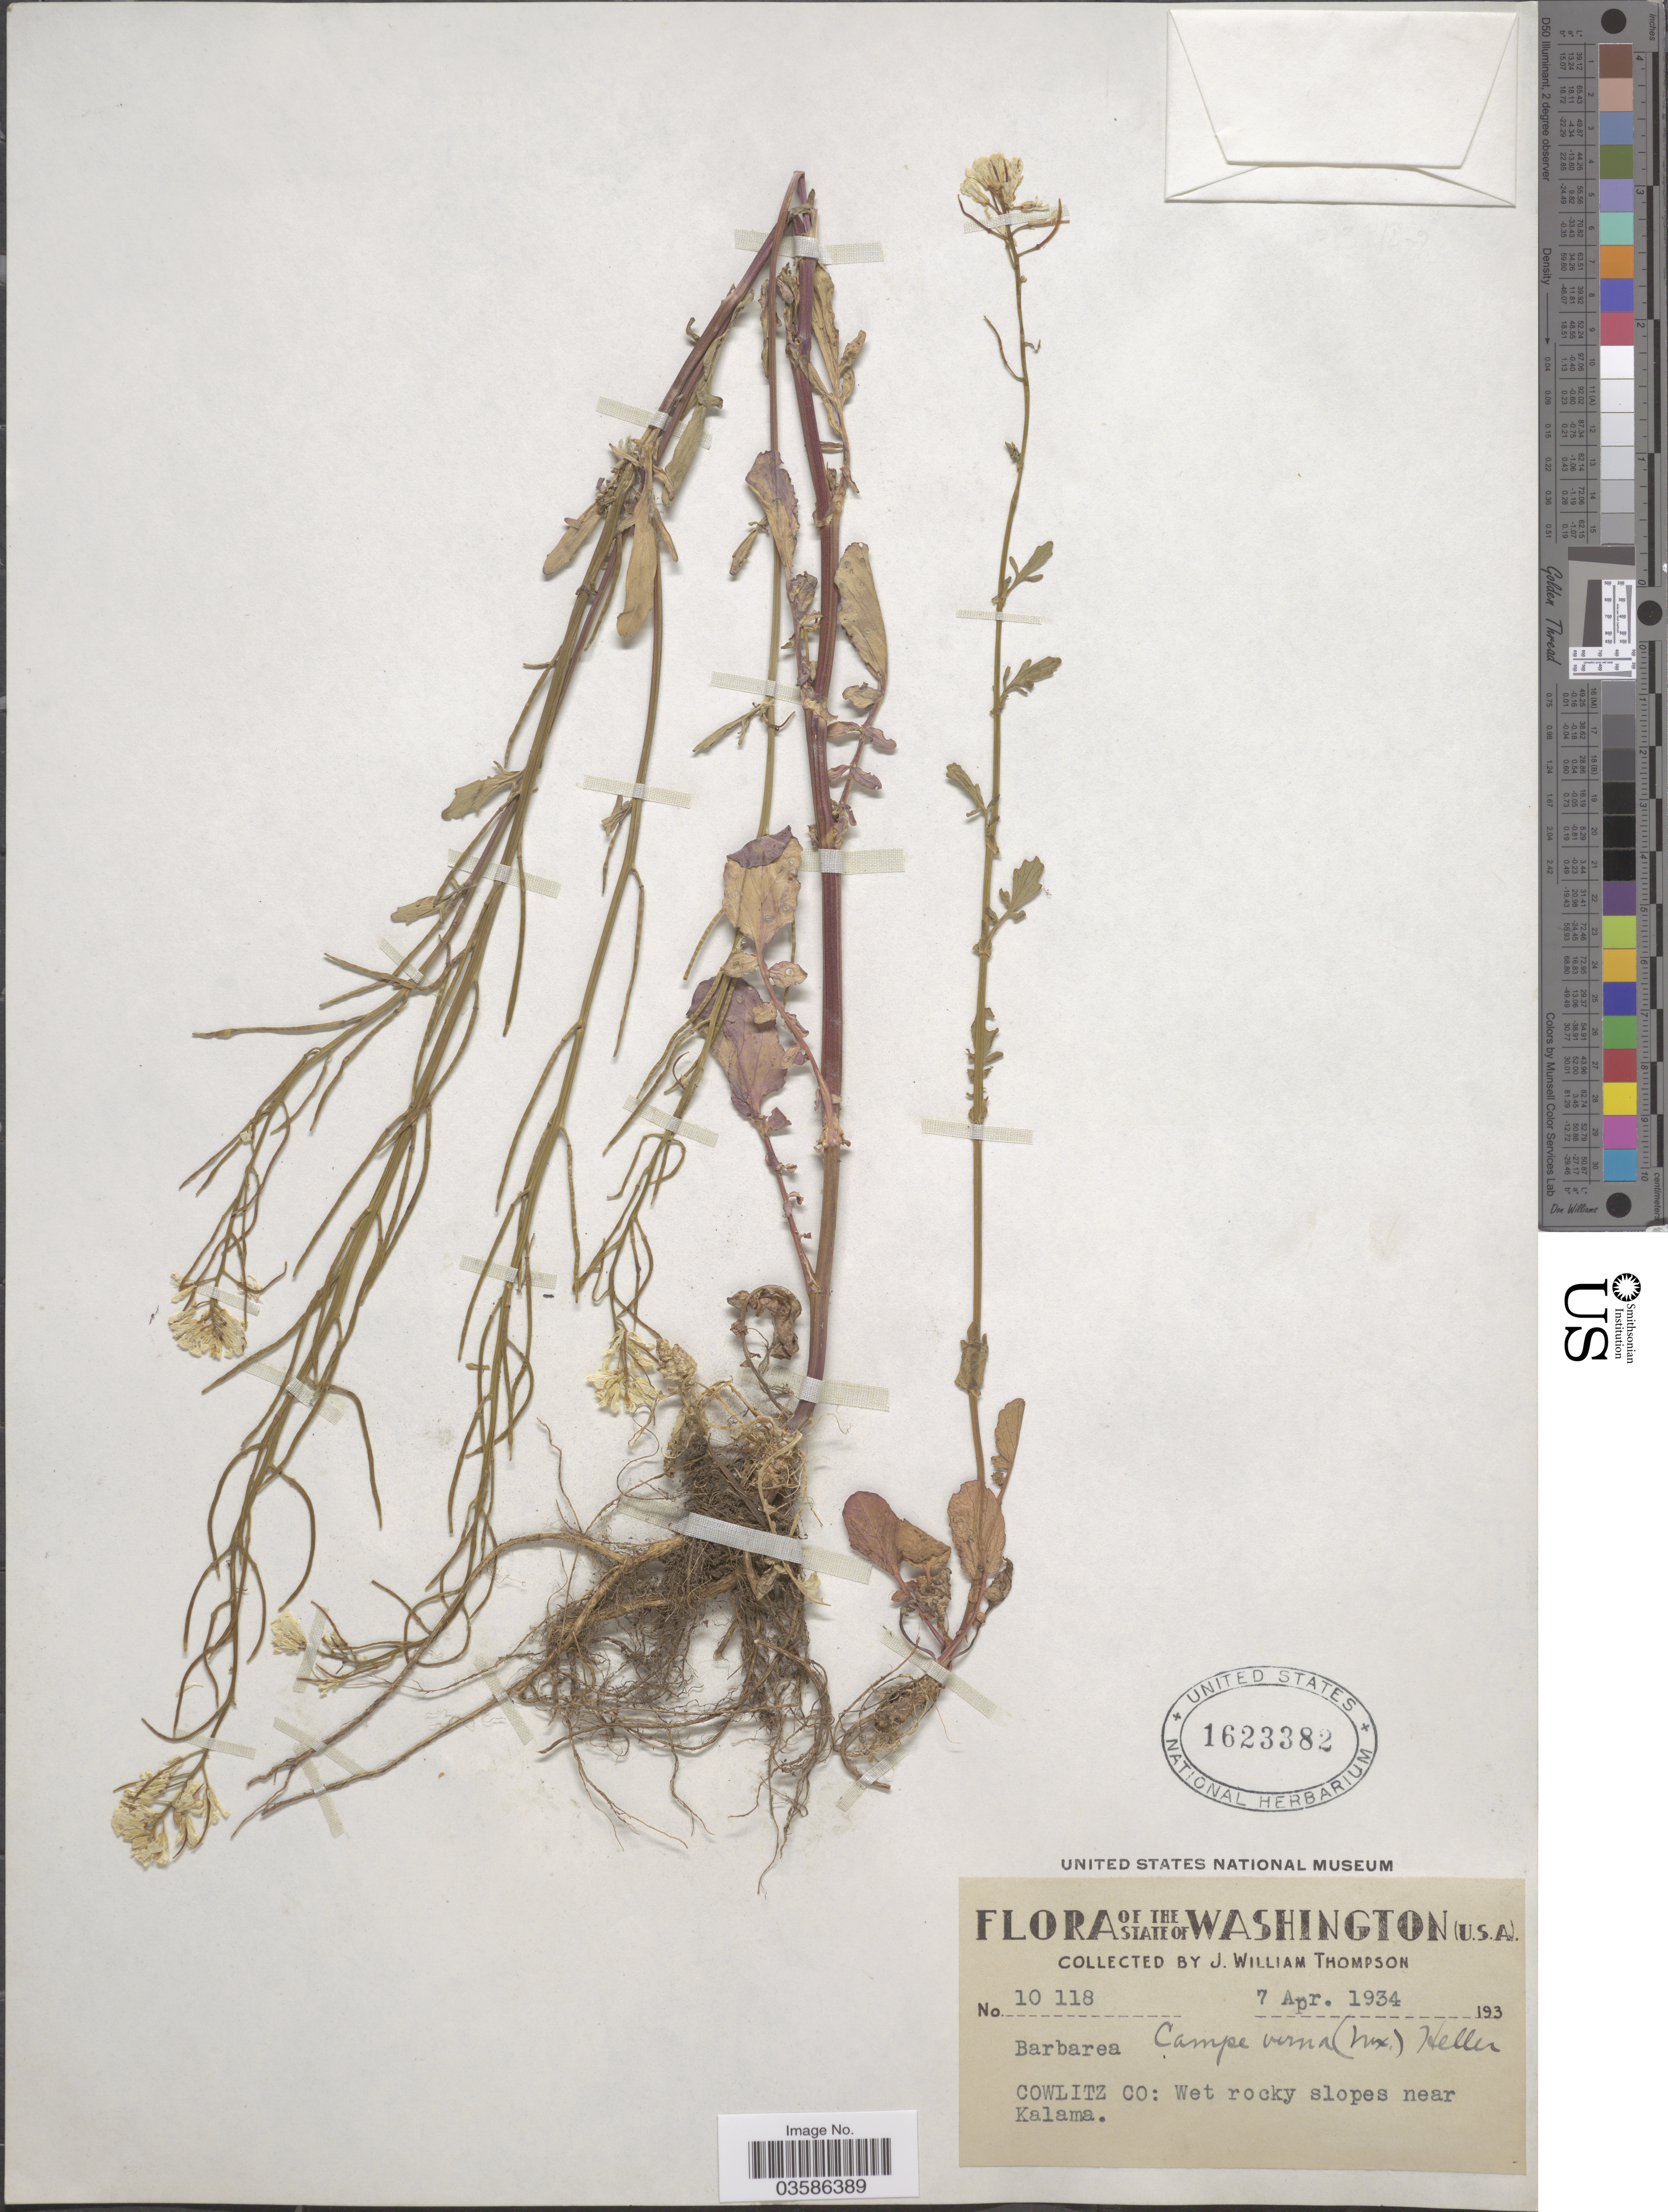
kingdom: Plantae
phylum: Tracheophyta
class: Magnoliopsida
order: Brassicales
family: Brassicaceae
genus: Barbarea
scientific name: Barbarea verna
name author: (Mill.) Asch.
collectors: J. W. Thompson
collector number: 10118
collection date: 1934-04-07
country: United States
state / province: Washington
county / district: Cowlitz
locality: Cowlitz Co: Wet rocky slopes near Kalama.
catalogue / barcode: US 1623382